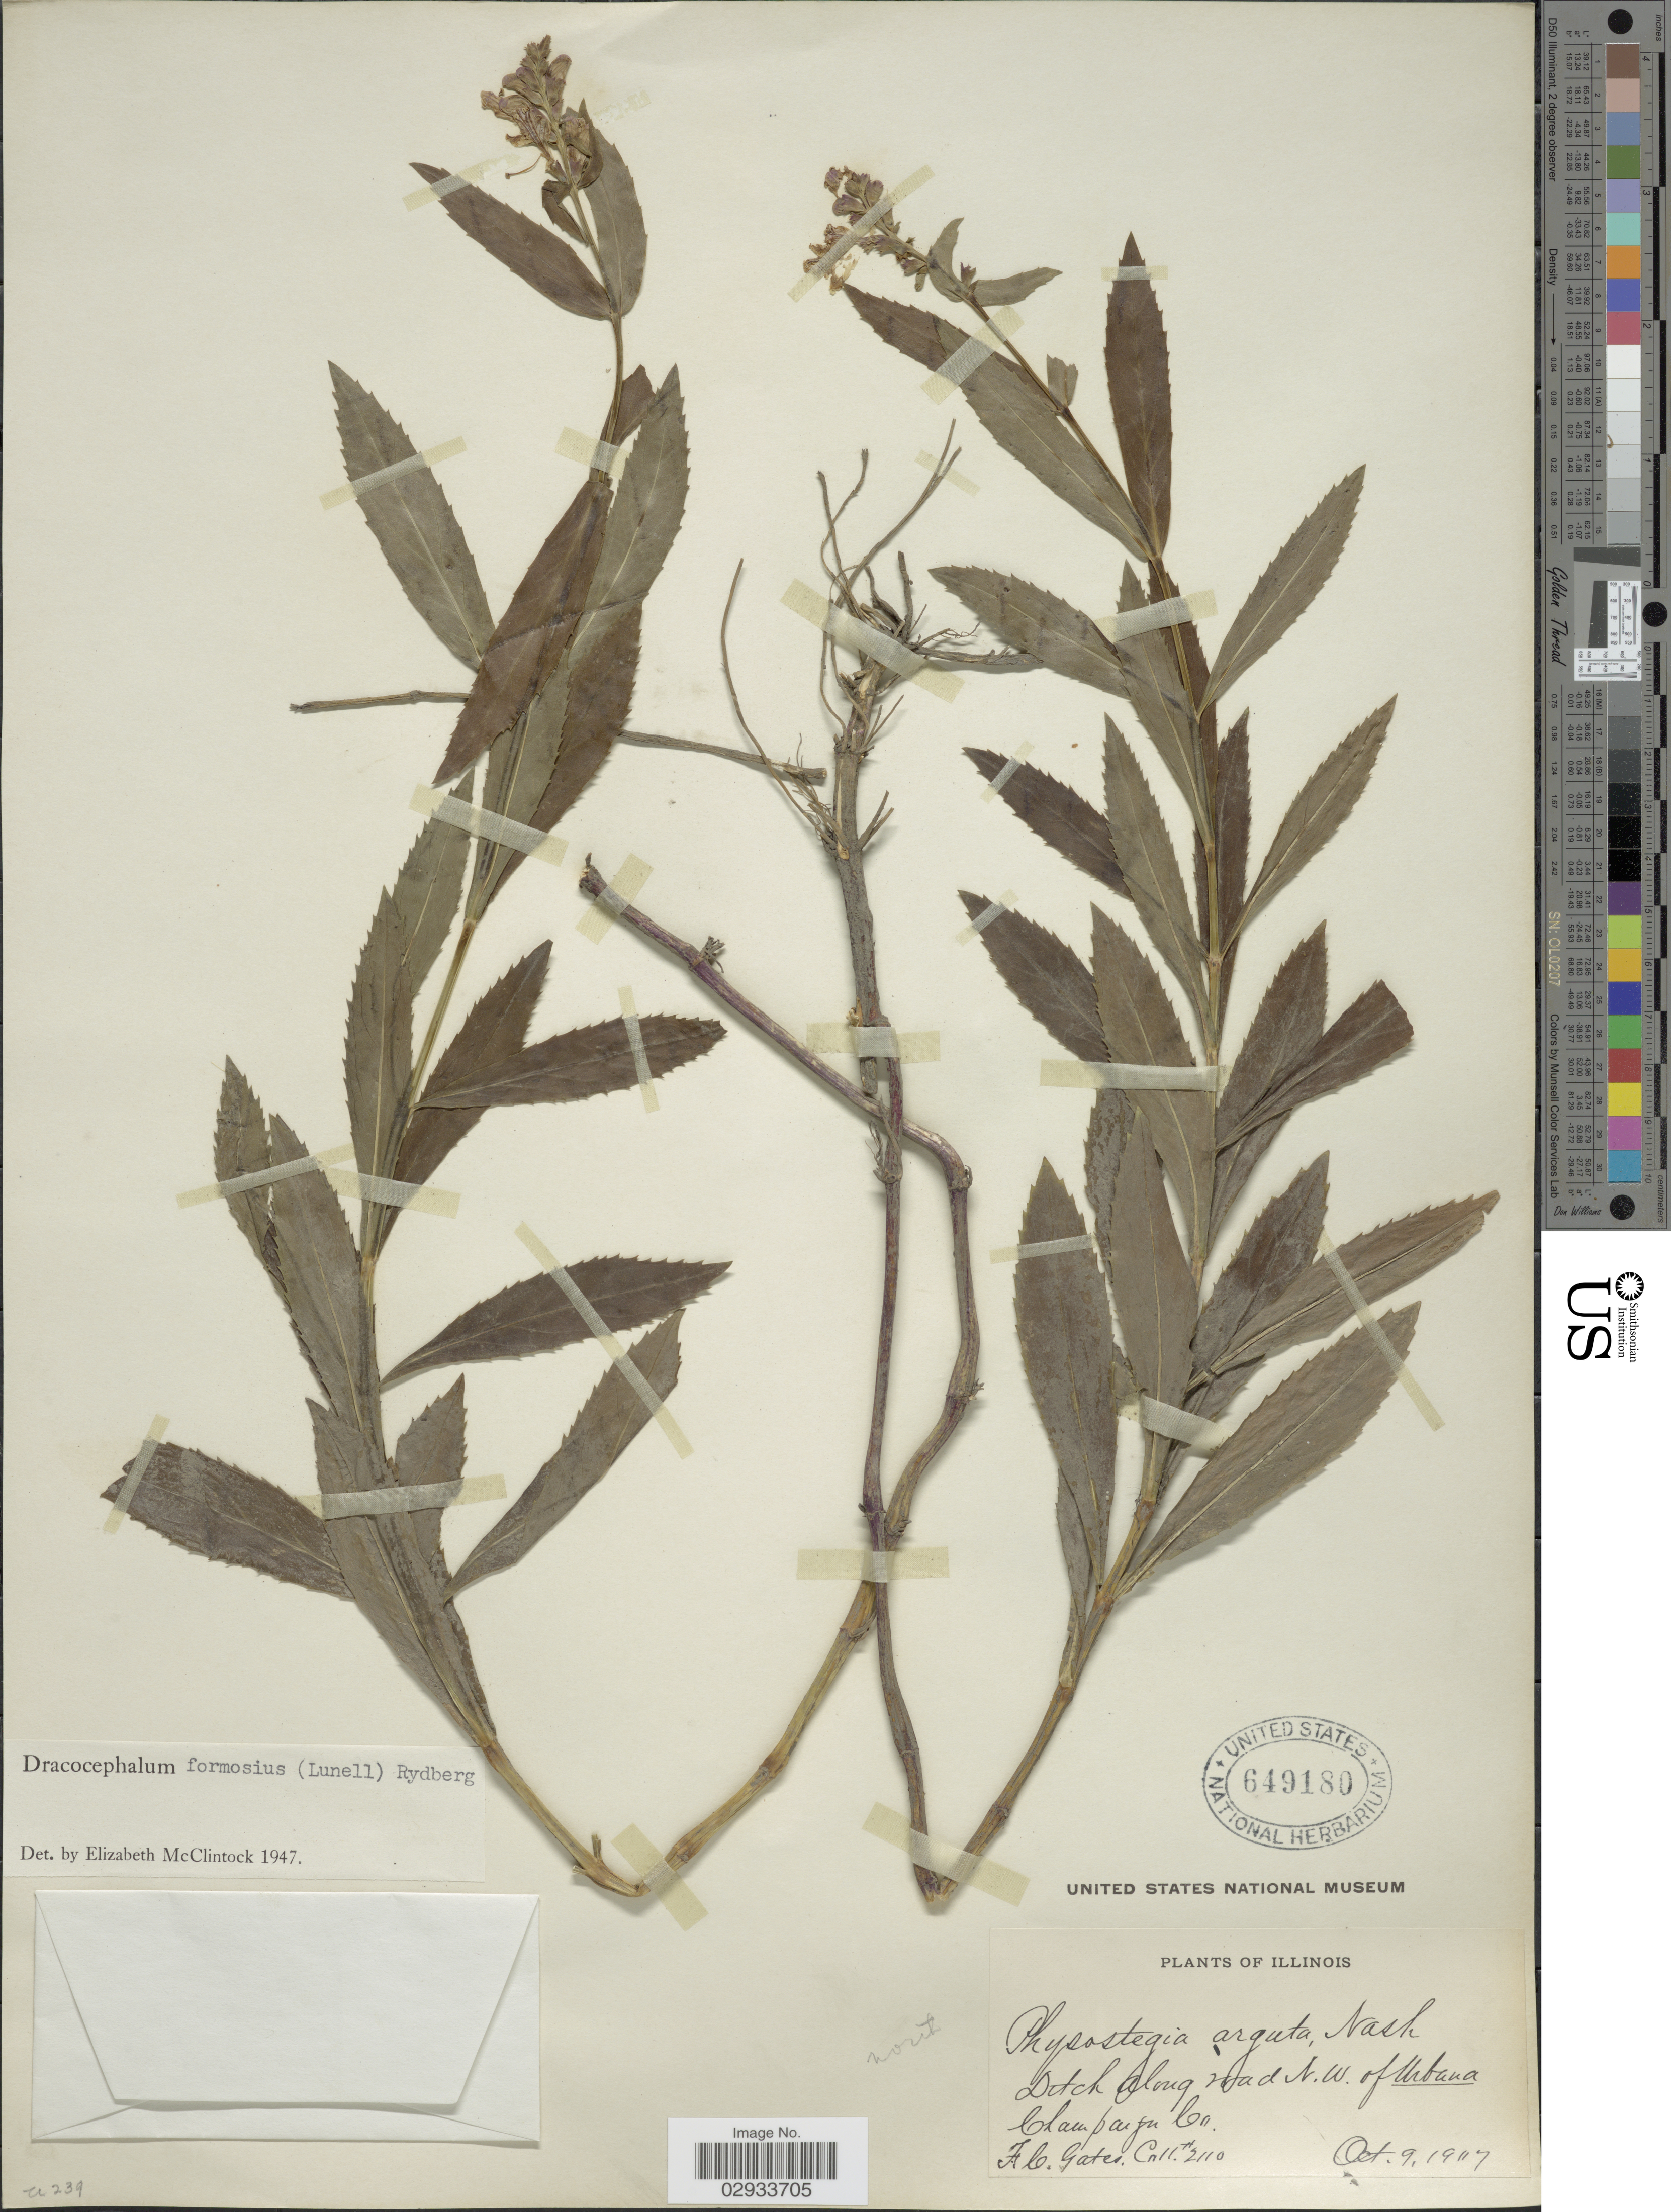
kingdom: Plantae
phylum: Tracheophyta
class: Magnoliopsida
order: Lamiales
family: Lamiaceae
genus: Physostegia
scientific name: Physostegia formosior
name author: Lunell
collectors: F. C. Gates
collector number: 2110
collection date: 1917-10-09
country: United States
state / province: Illinois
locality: Ditch along road N.W. of Urbana, Champaign Co.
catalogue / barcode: US 649180